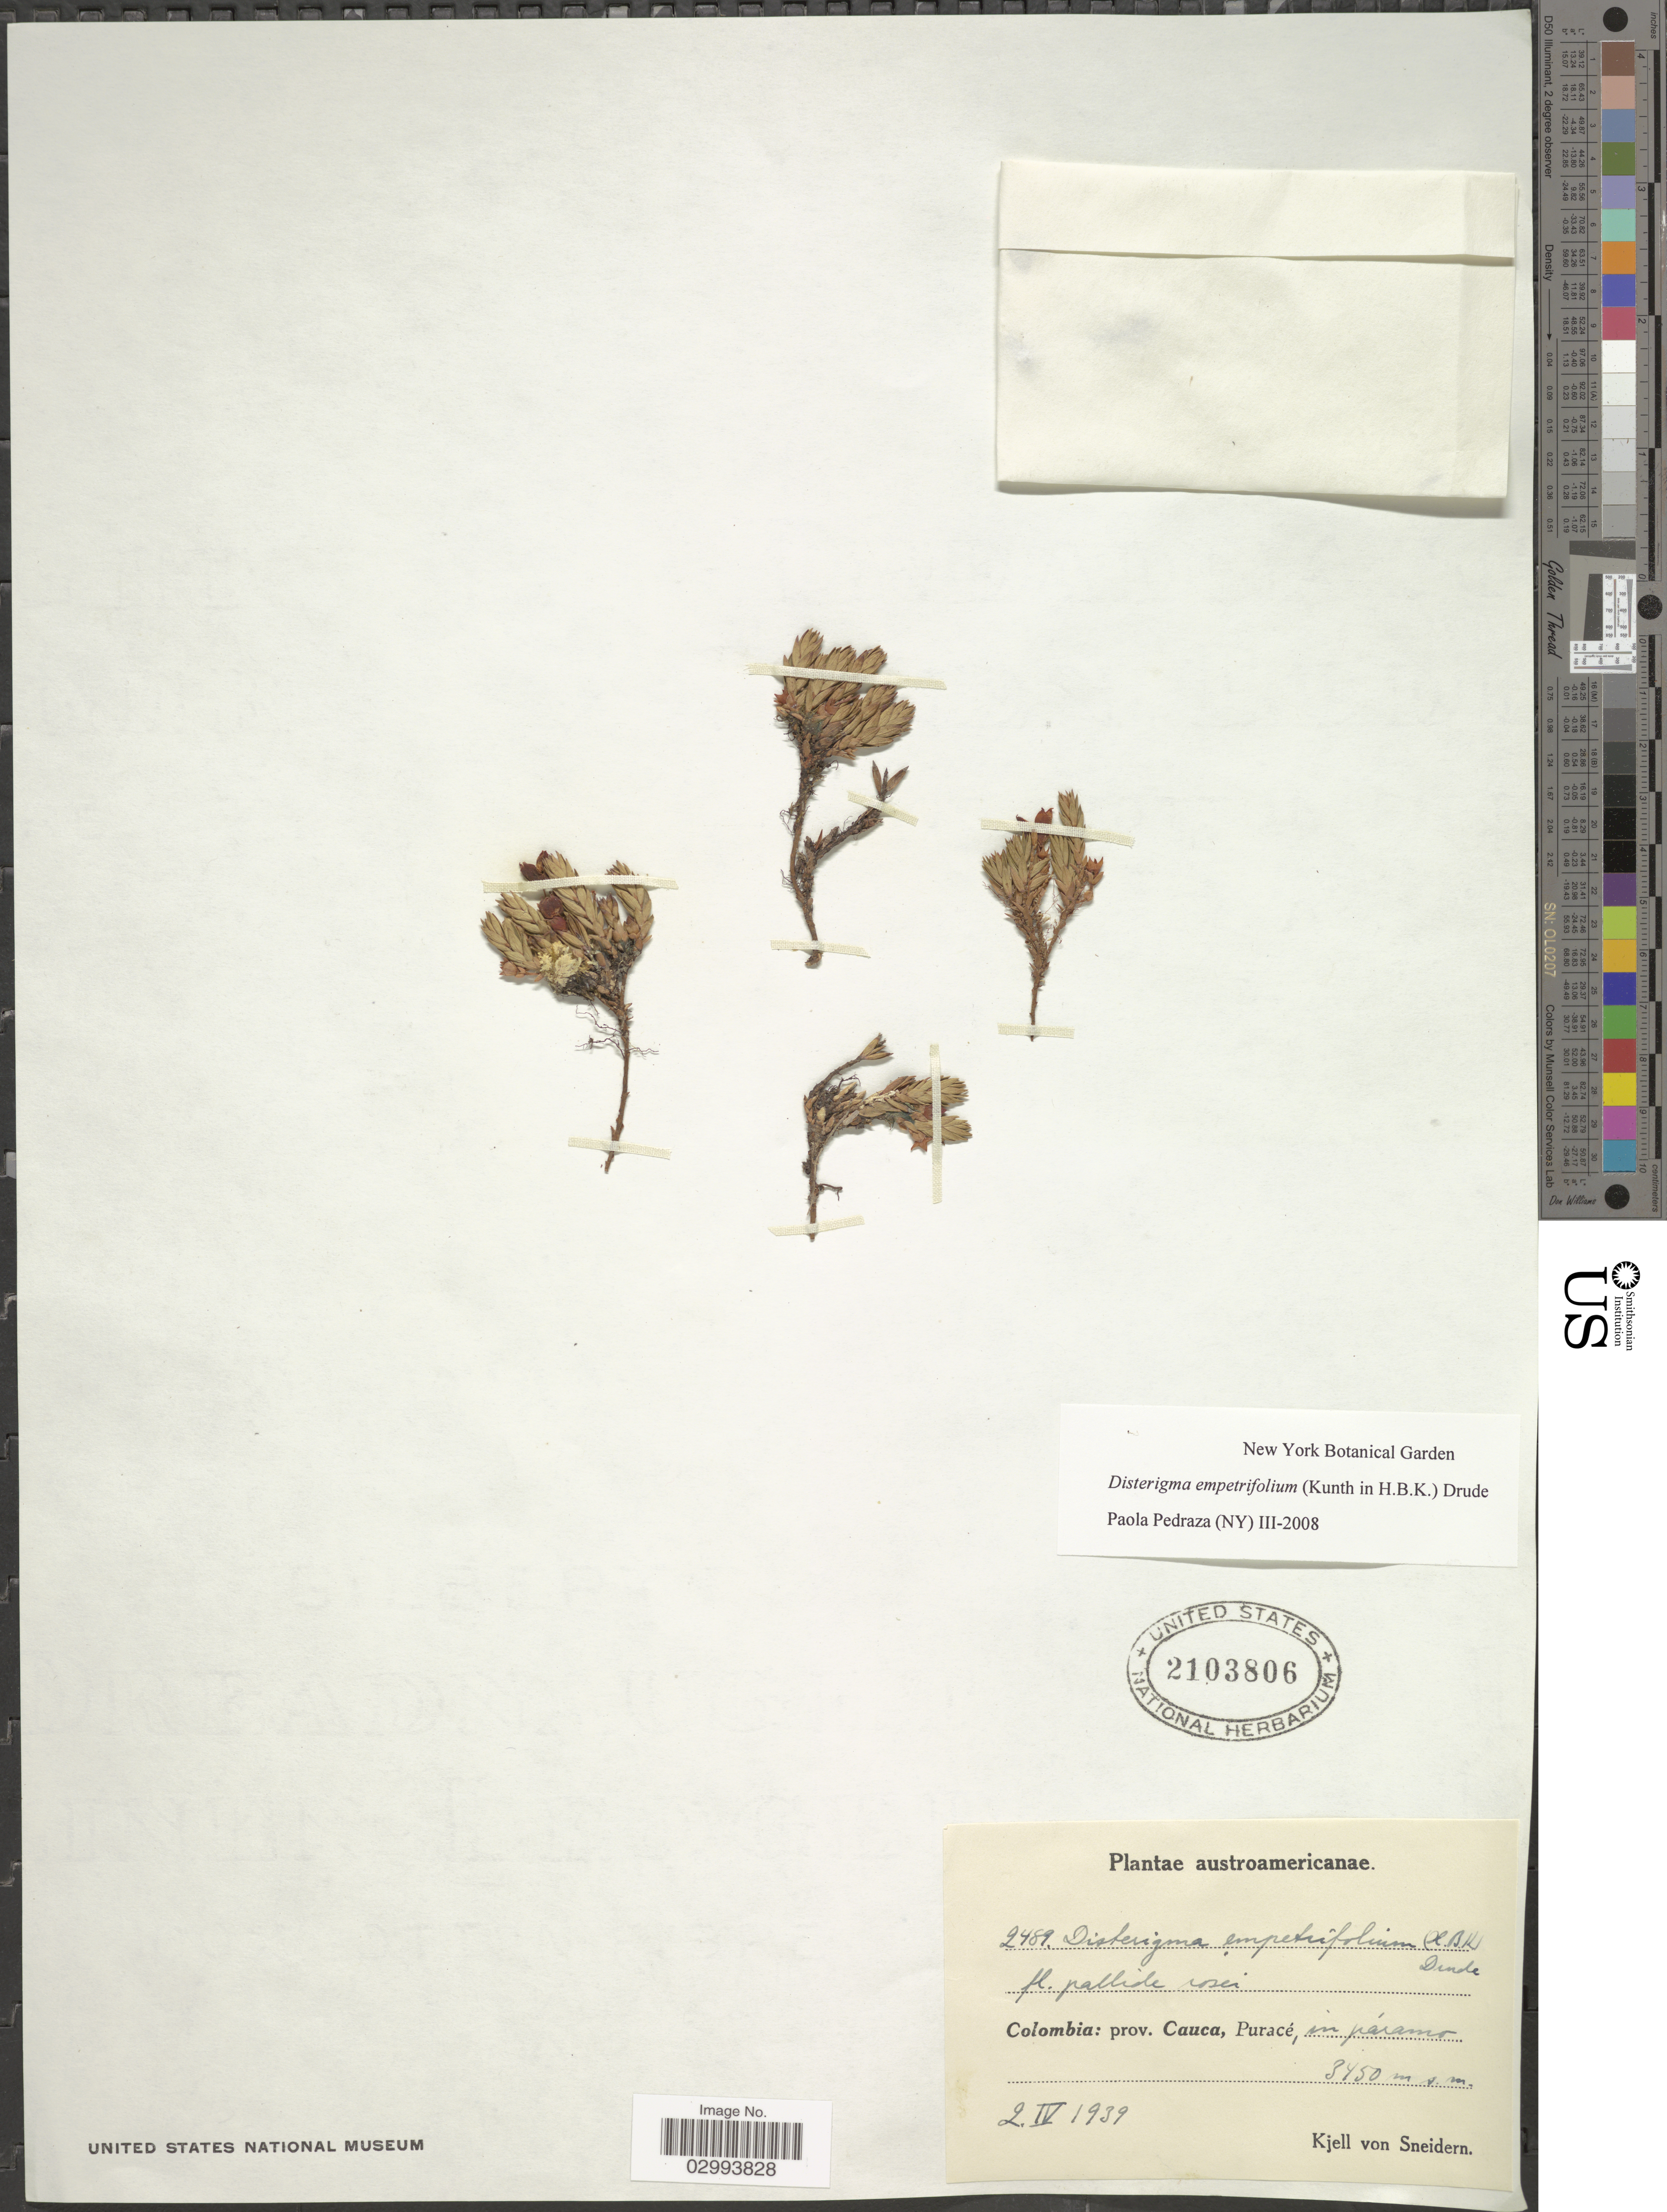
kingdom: Plantae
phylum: Tracheophyta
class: Magnoliopsida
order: Ericales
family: Ericaceae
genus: Disterigma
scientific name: Disterigma empetrifolium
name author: (Kunth) Drude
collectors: K. von Sneidern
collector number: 2489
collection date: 1939-04-02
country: Colombia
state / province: Cauca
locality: Austroamericanae. Prov. Cauca, Puracé, in páramo.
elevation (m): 3450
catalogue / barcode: US 2103806